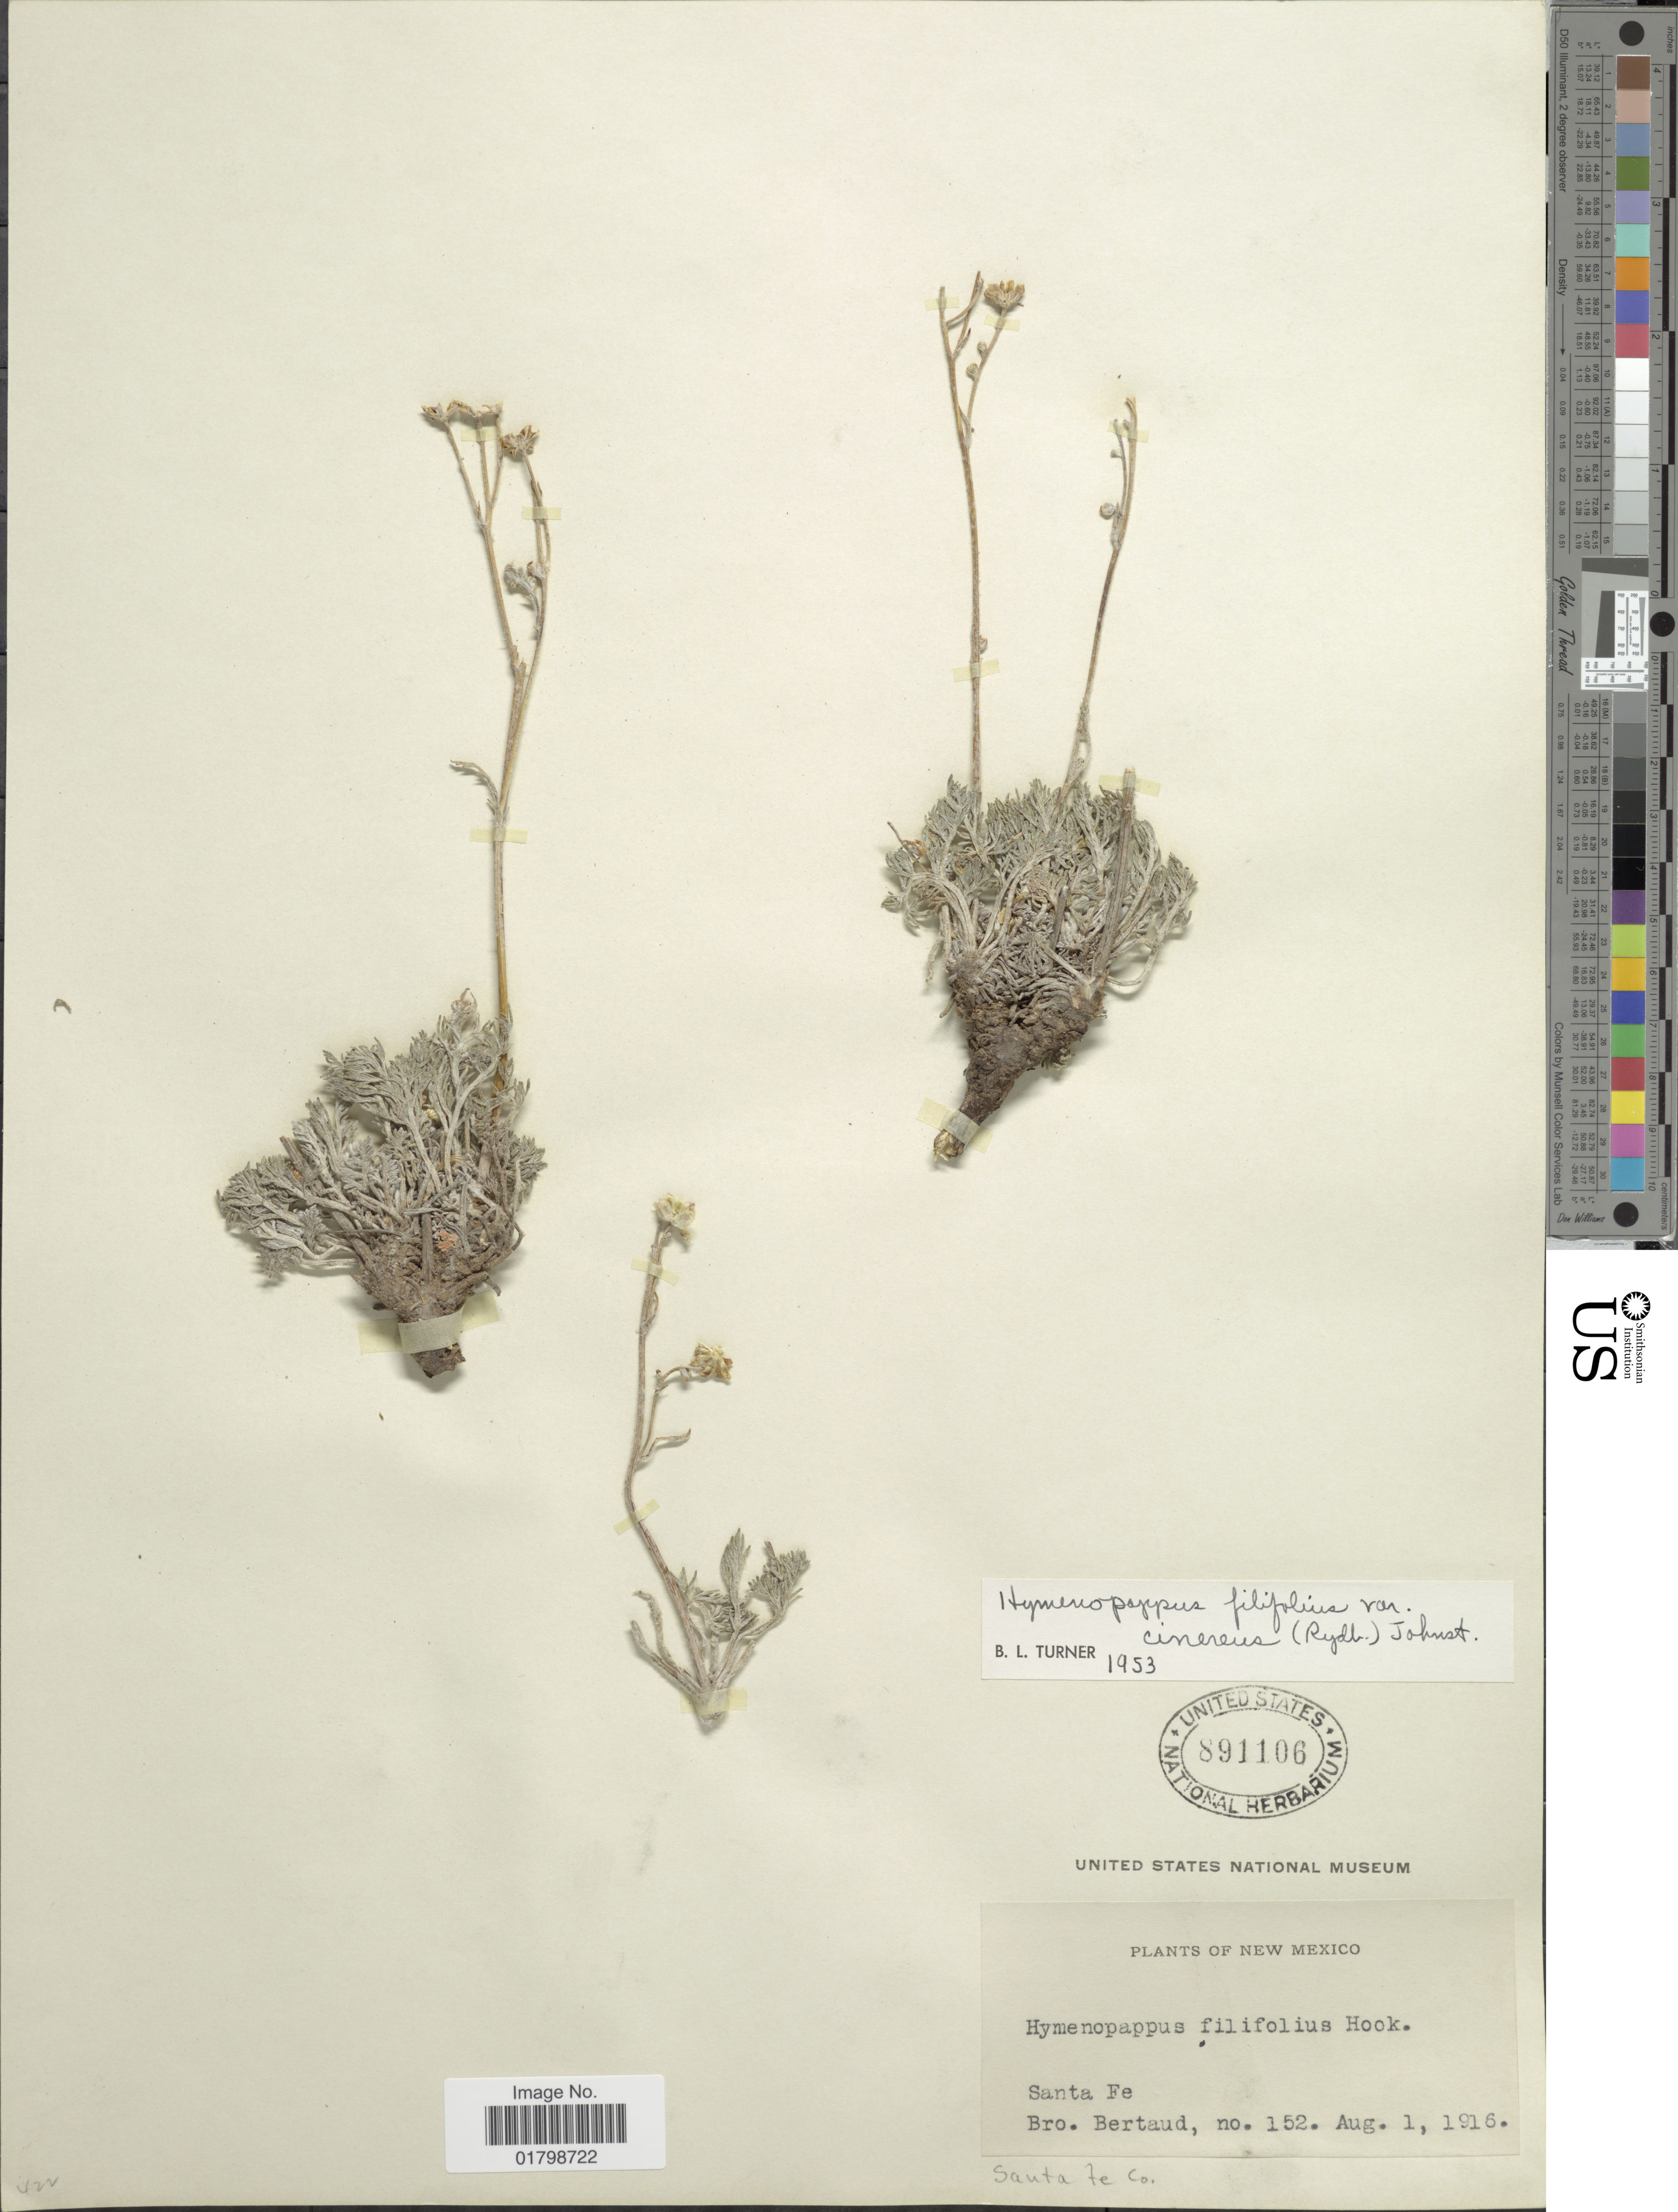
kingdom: Plantae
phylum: Tracheophyta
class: Magnoliopsida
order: Asterales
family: Asteraceae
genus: Hymenopappus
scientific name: Hymenopappus filifolius var. cinereus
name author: (Rydb.) I.M. Johnst.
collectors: Bro. Bertaud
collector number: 152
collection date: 1916-08-01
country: United States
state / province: New Mexico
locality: Santa Fe, Santa Fe Co.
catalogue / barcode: US 891106